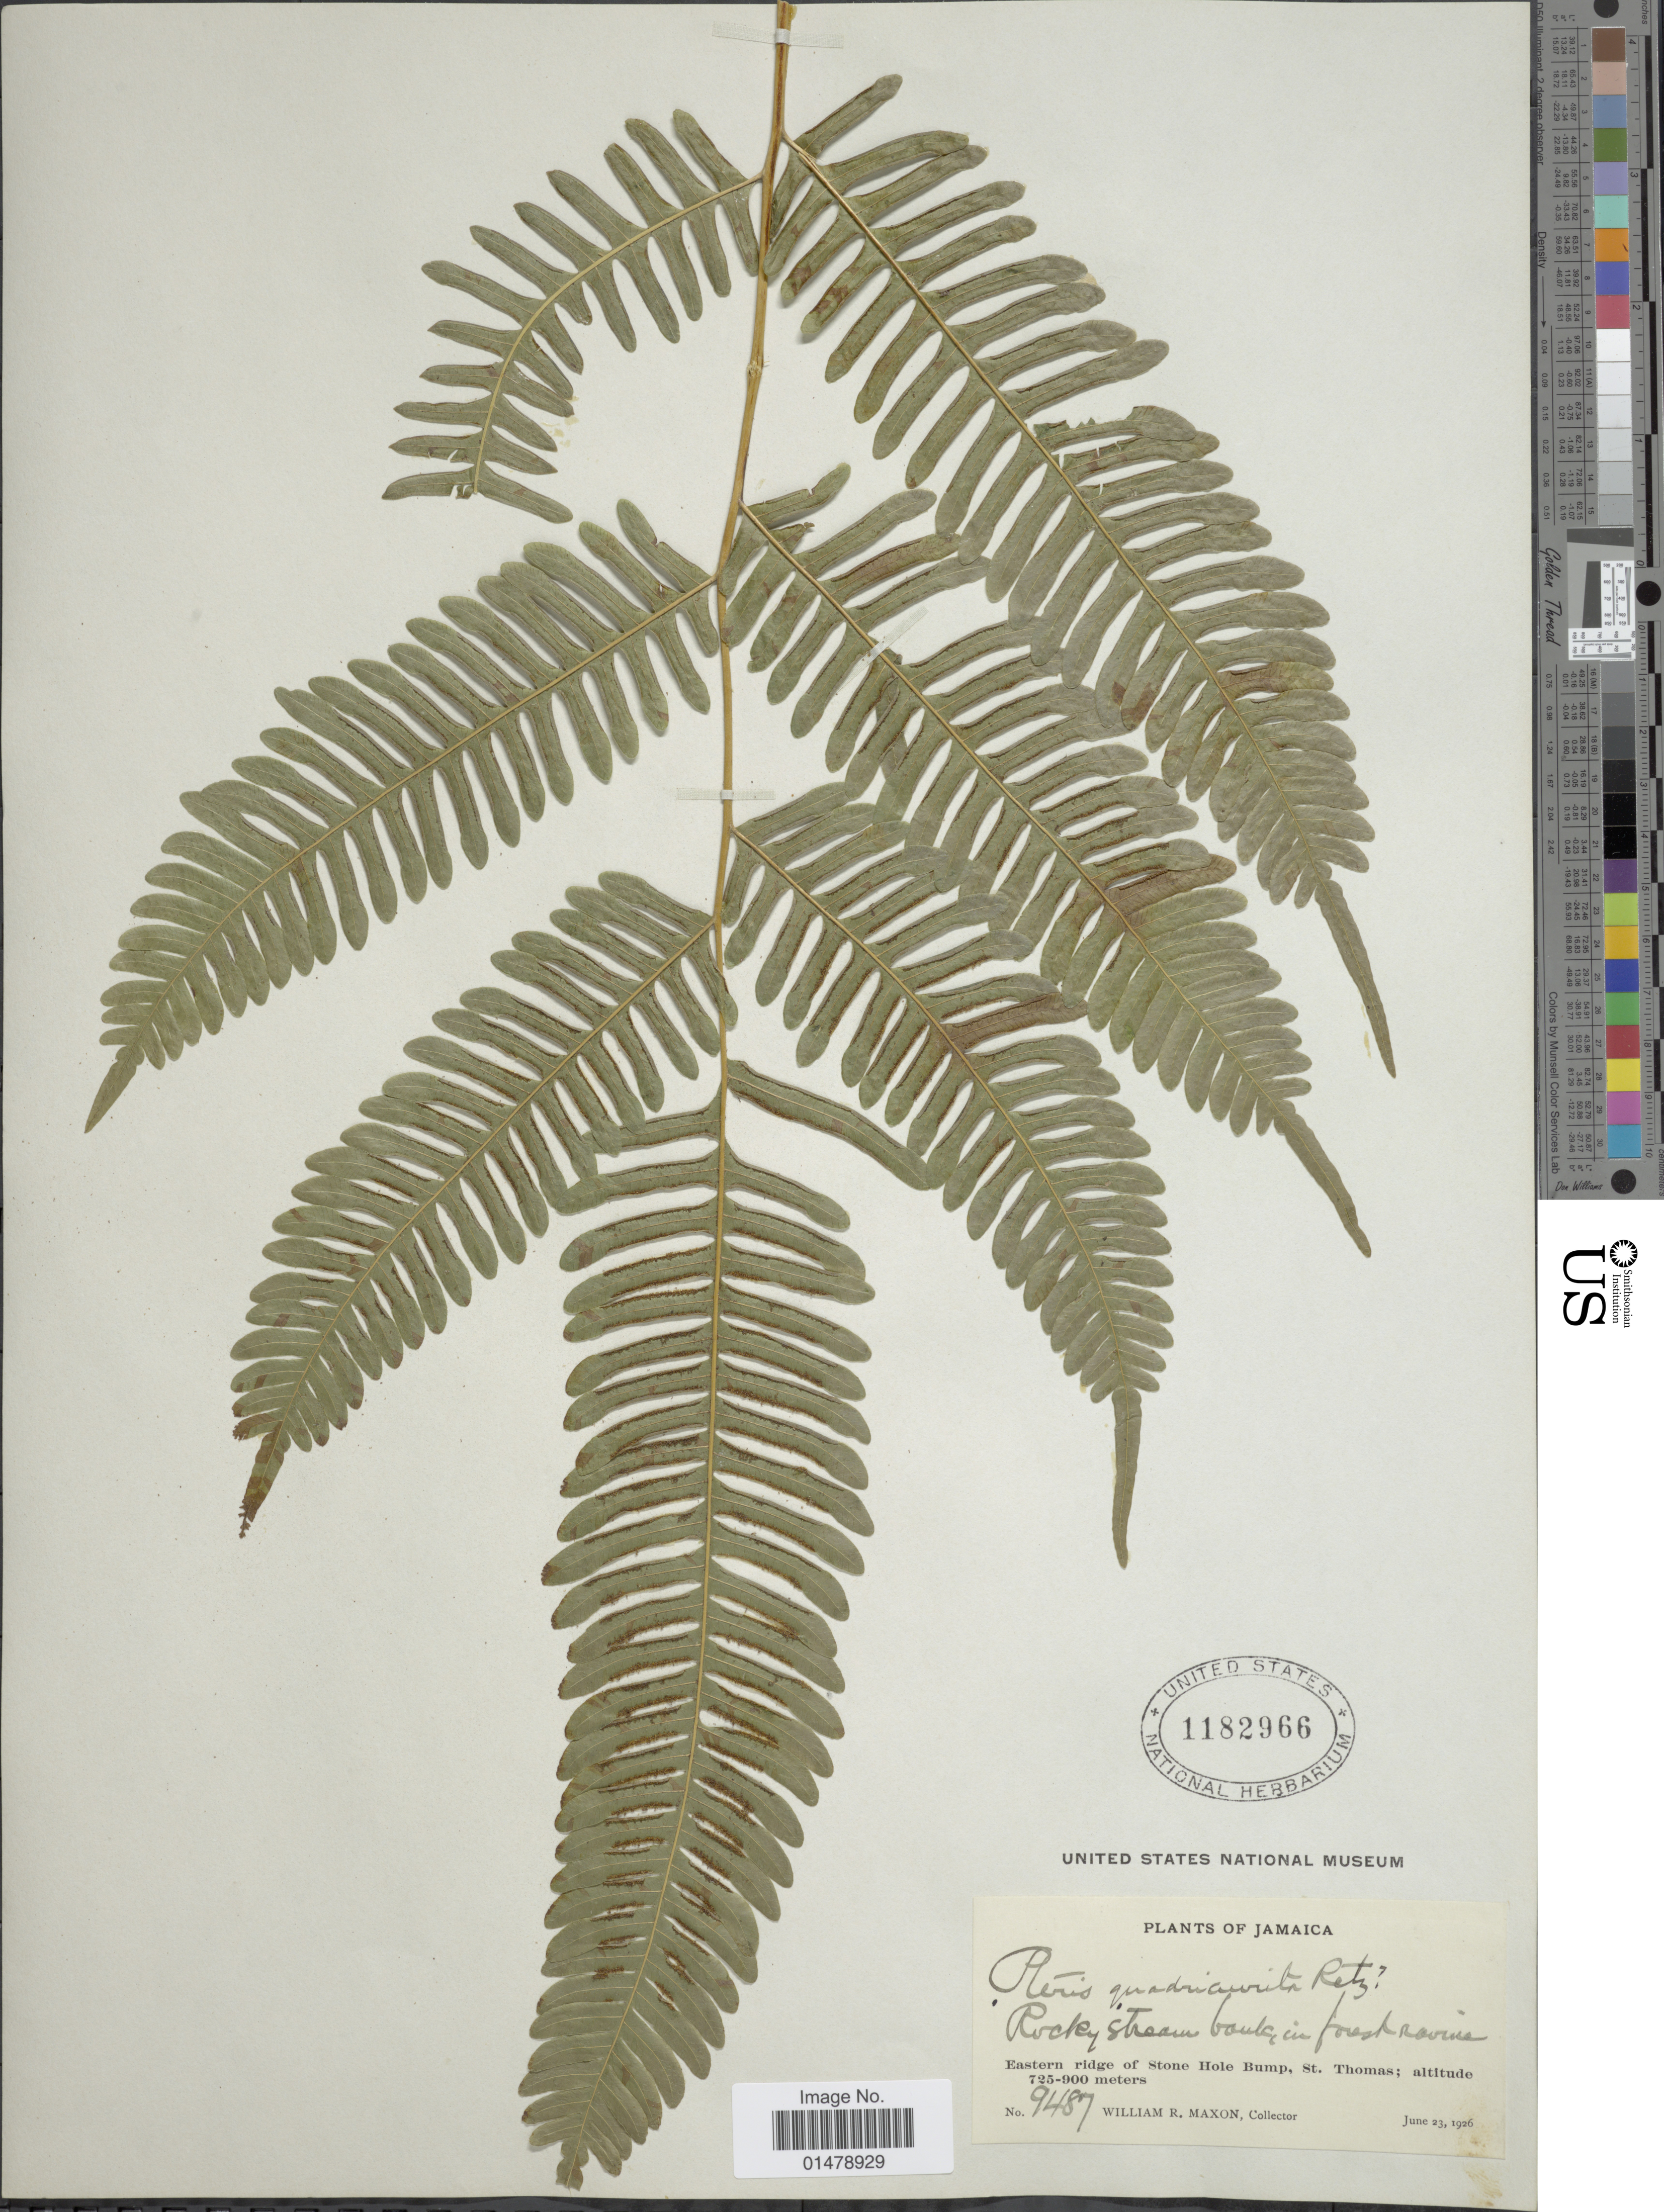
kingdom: Plantae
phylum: Tracheophyta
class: Polypodiopsida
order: Polypodiales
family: Pteridaceae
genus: Pteris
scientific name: Pteris quadriaurita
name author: Retz.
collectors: W. R. Maxon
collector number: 9487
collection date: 1926-06-23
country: Jamaica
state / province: Saint Thomas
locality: Eastern ridge of Stone Hole Bump, St. Thomas.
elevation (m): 725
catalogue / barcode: US 1182966